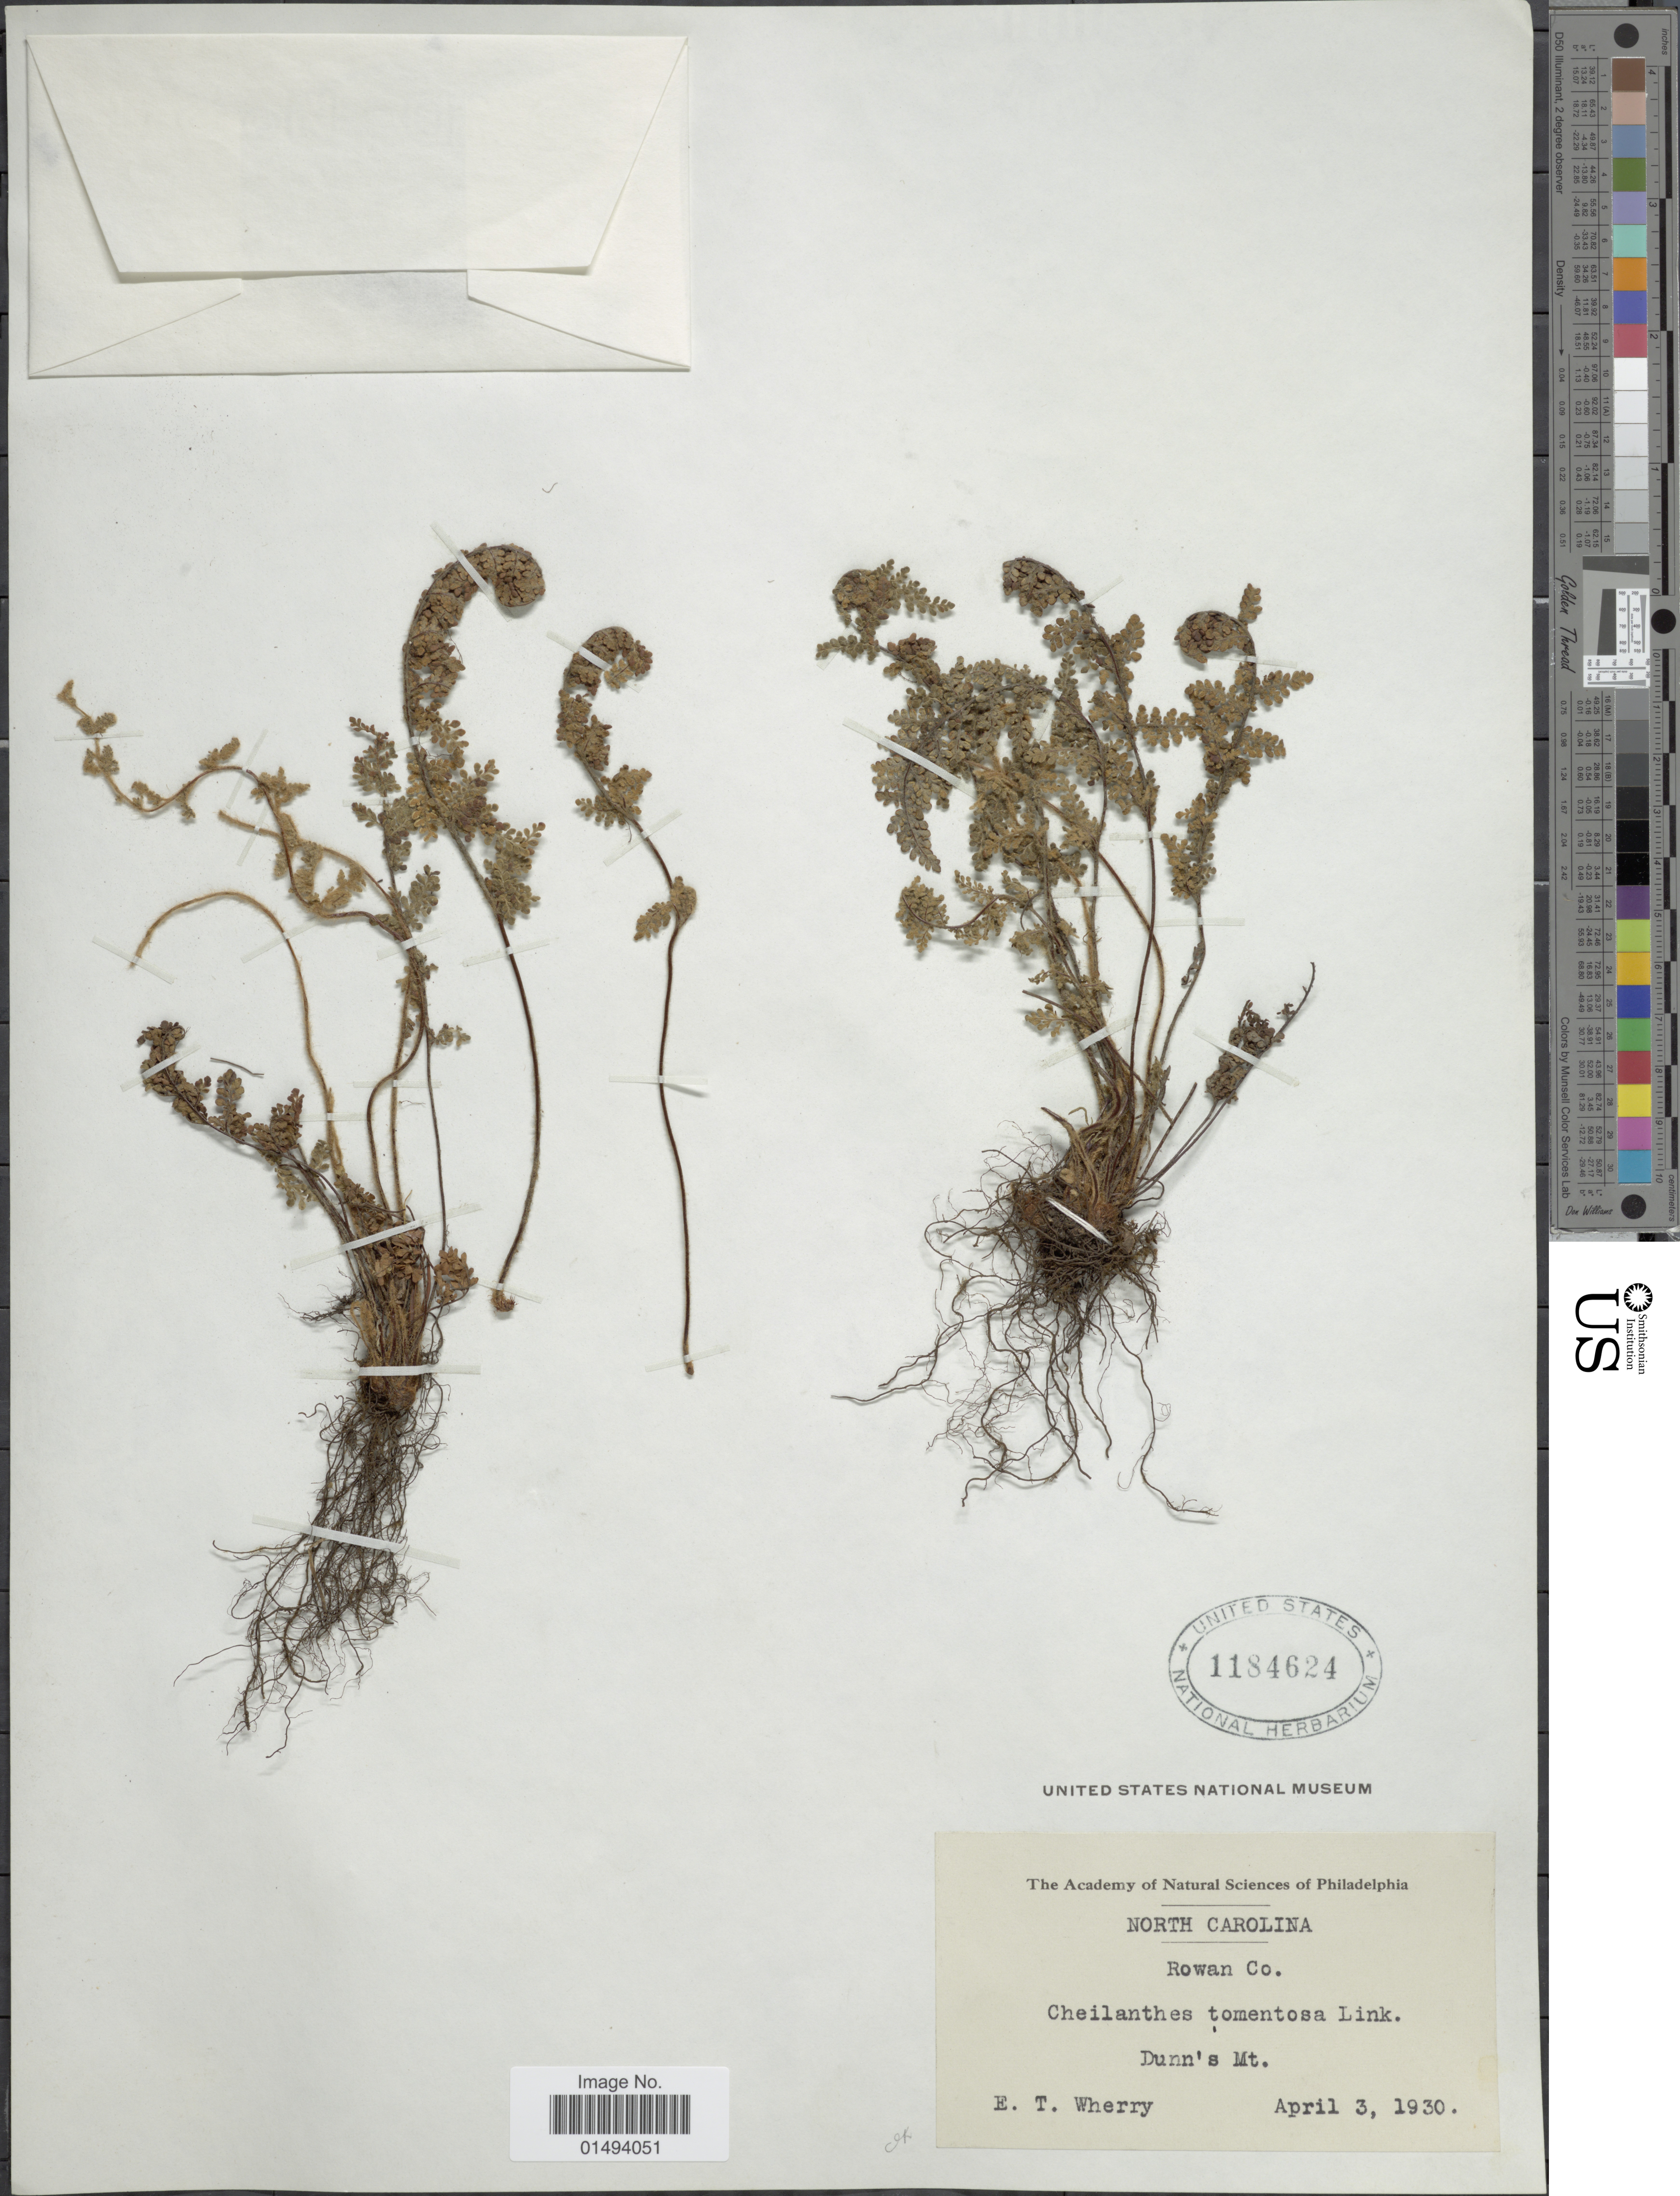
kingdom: Plantae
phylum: Tracheophyta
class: Polypodiopsida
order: Polypodiales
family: Pteridaceae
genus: Myriopteris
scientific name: Myriopteris tomentosa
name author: (Link) Fée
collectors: E. T. Wherry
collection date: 1930-04-03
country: United States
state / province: North Carolina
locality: Rowan Co. Dunn's Mt.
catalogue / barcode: US 1184624